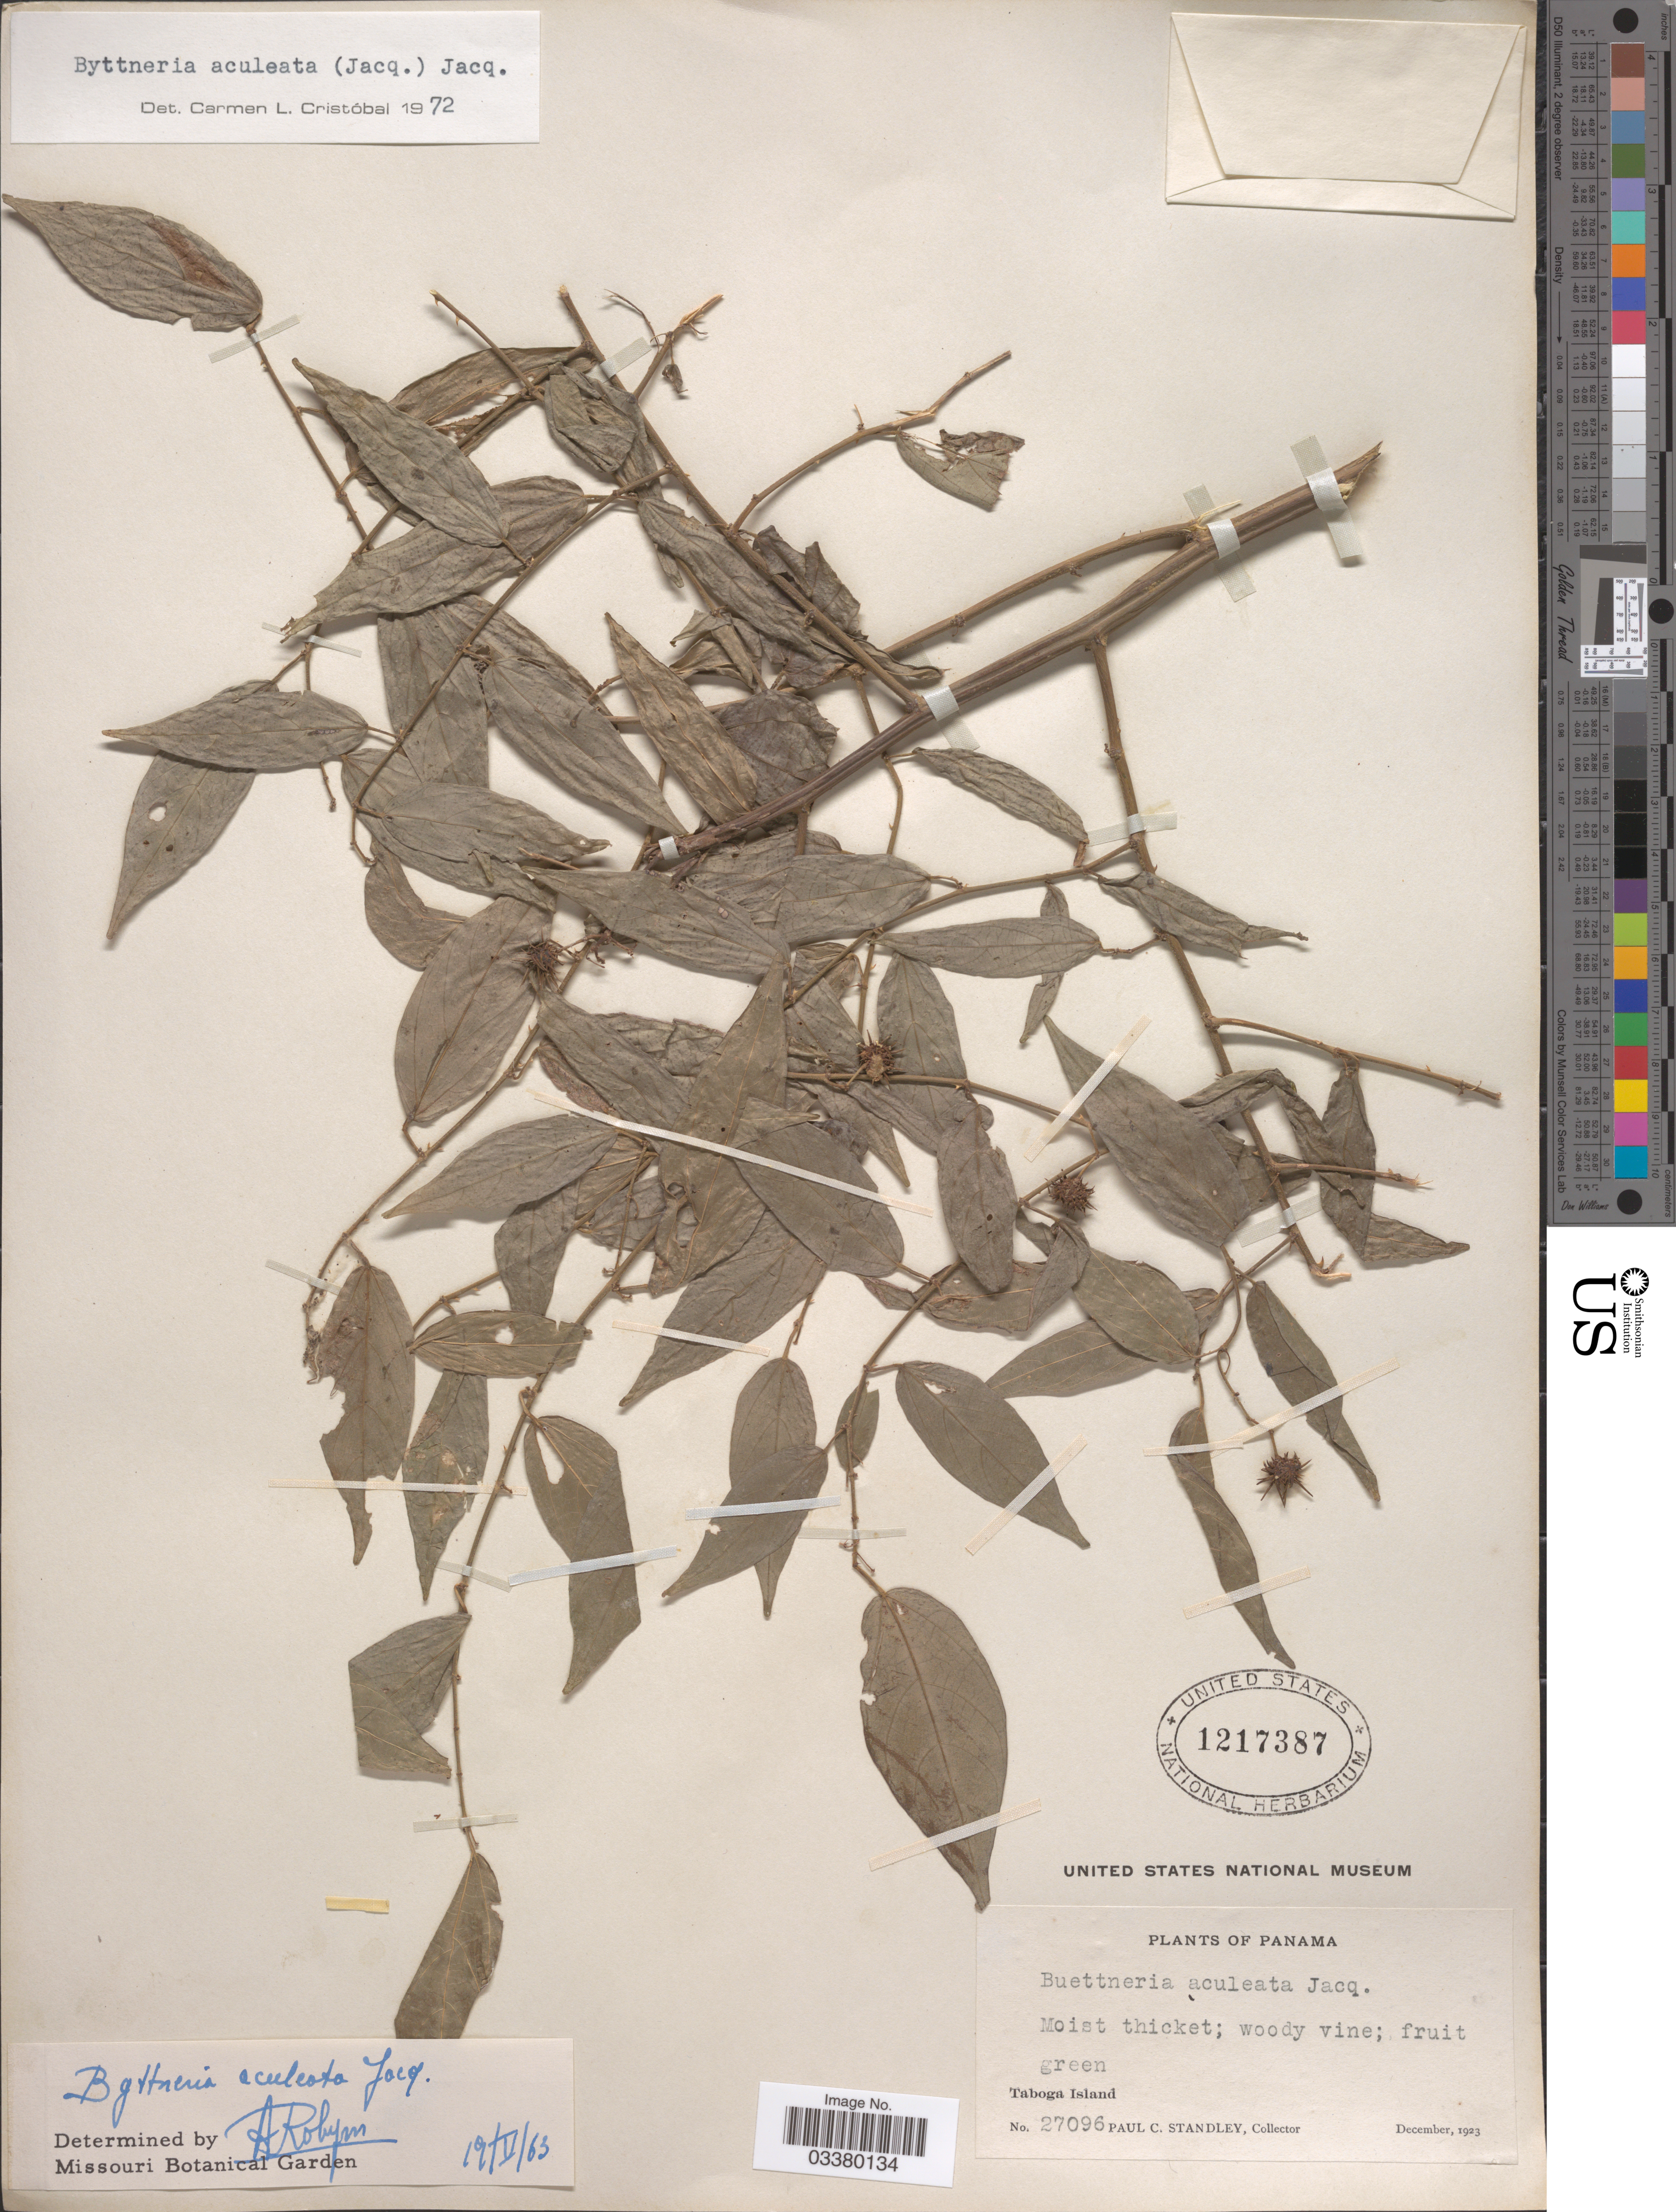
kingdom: Plantae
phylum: Tracheophyta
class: Magnoliopsida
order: Malvales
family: Malvaceae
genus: Byttneria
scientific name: Byttneria aculeata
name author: (Jacq.) Jacq.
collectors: P. C. Standley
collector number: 27096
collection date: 1923-12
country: Panama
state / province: Panamá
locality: Taboga Island.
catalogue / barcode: US 1217387